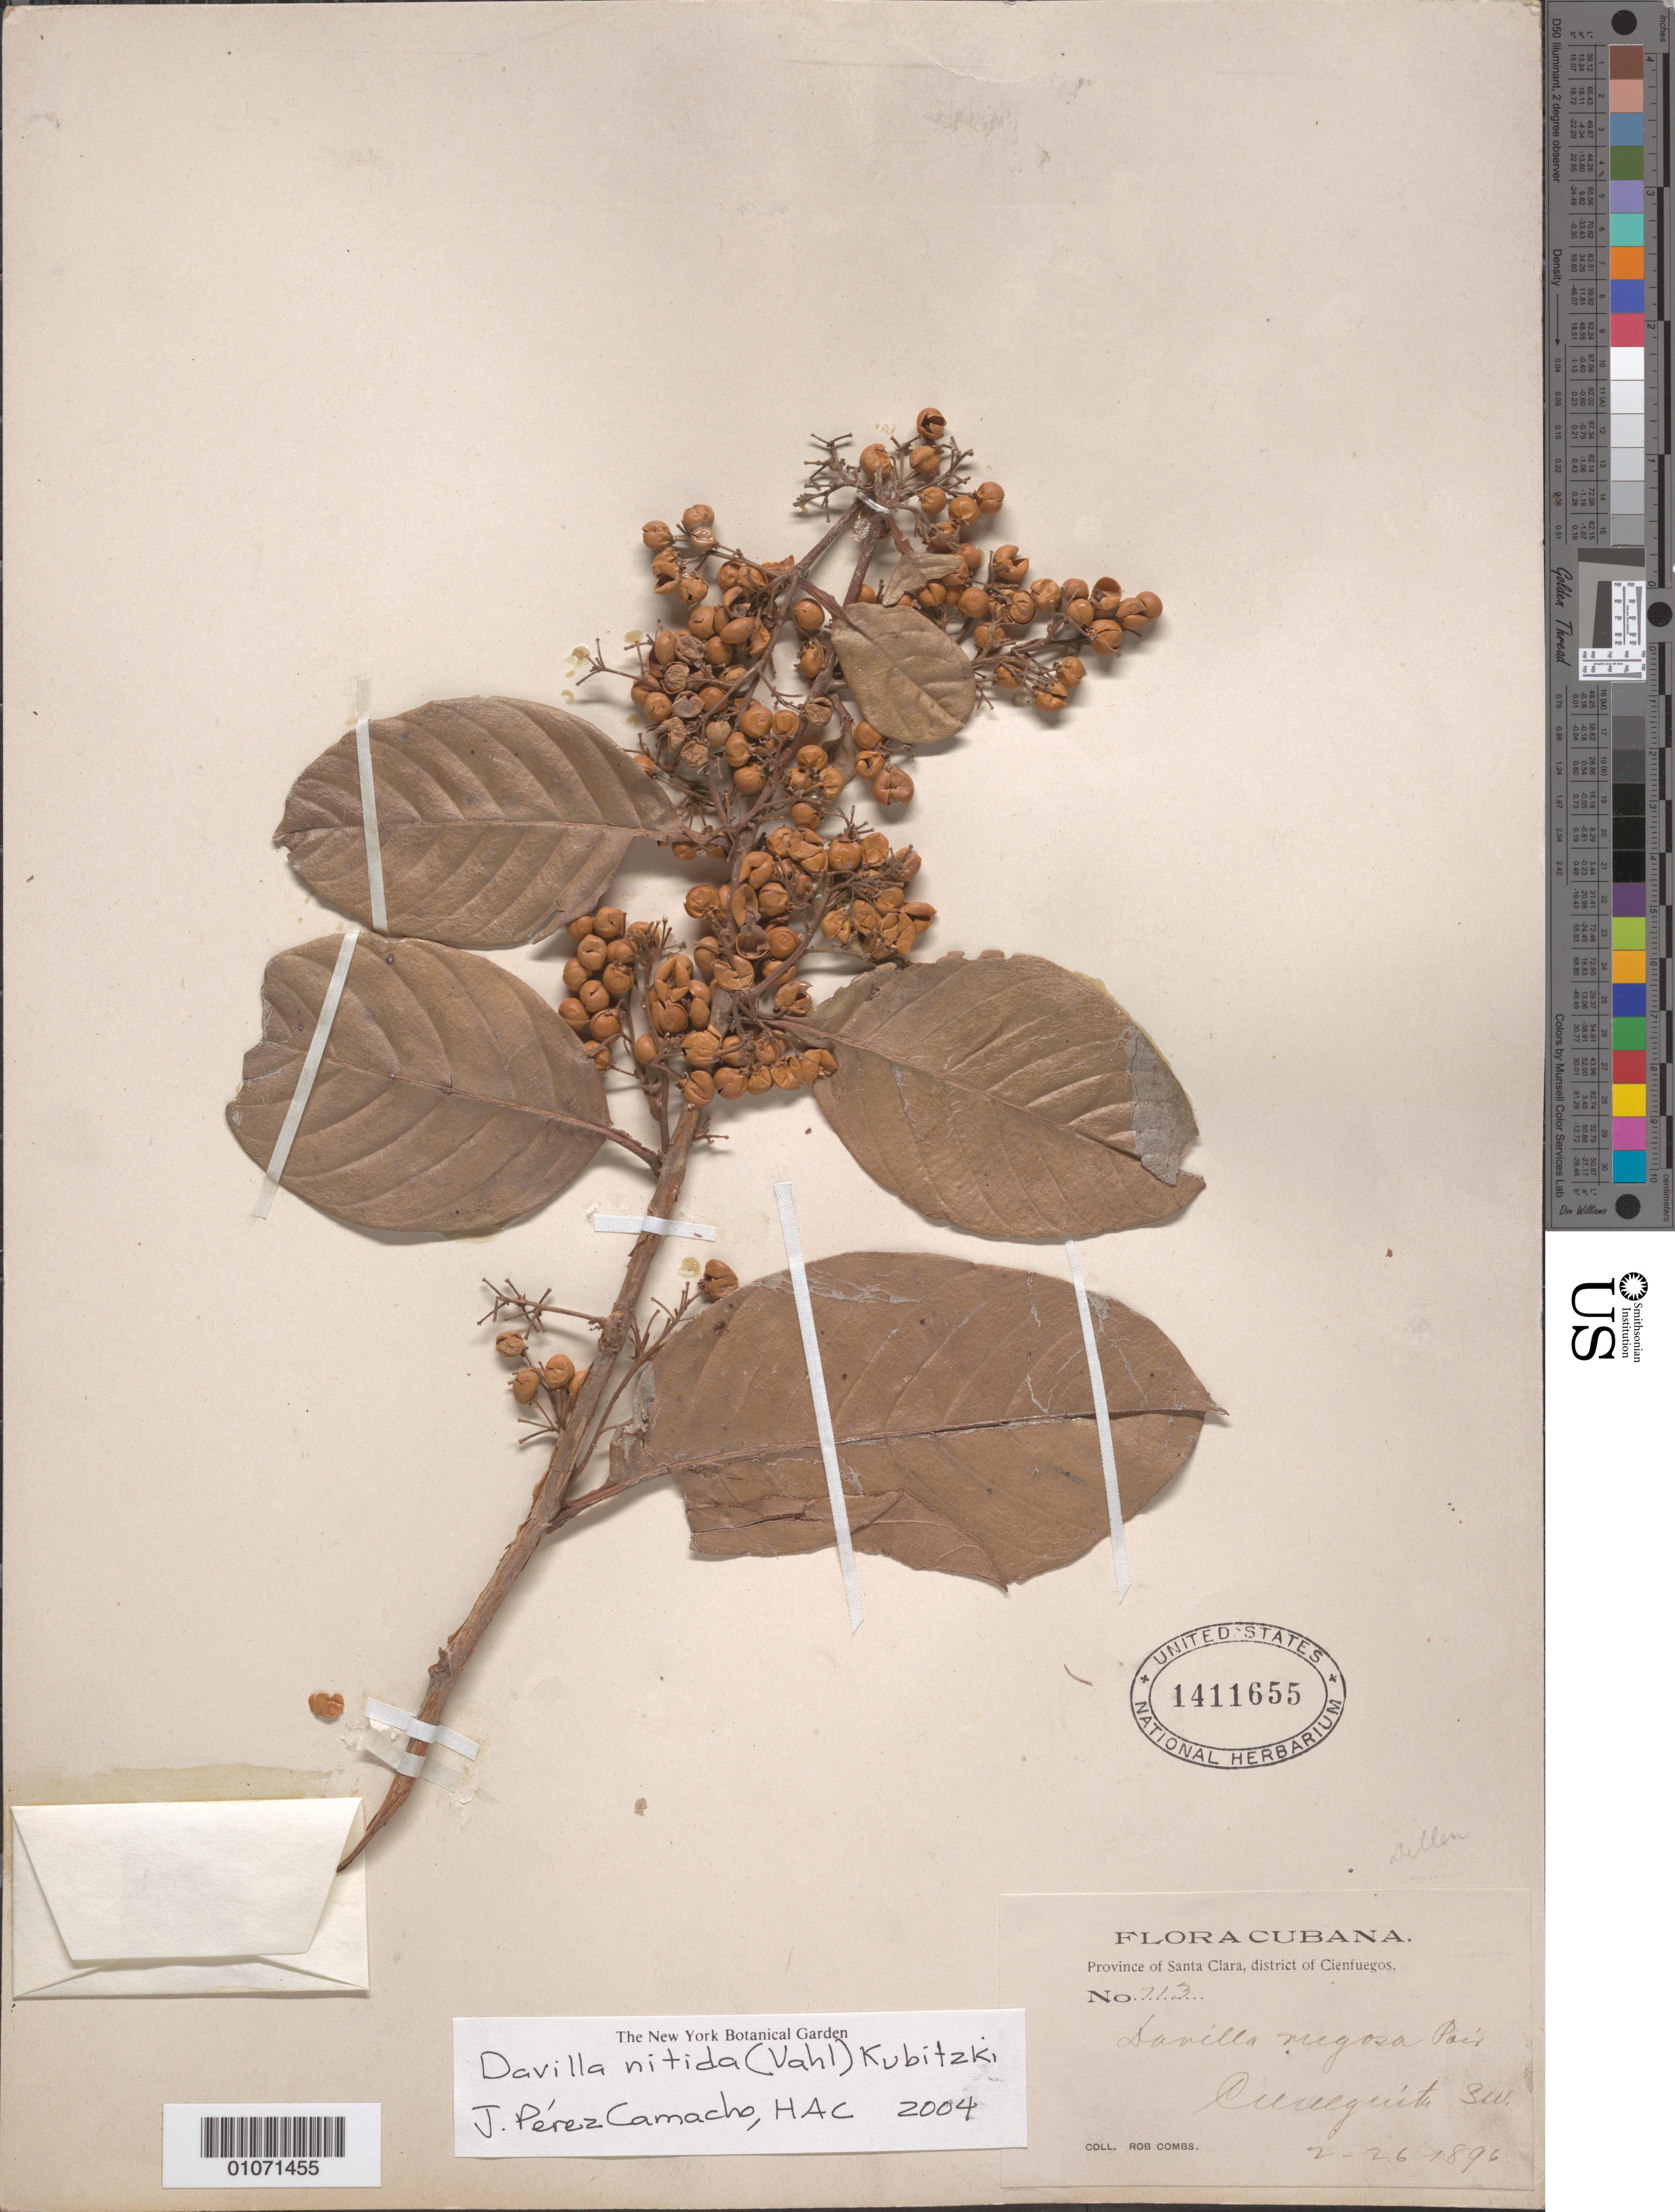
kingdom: Plantae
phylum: Tracheophyta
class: Magnoliopsida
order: Dilleniales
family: Dilleniaceae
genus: Davilla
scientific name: Davilla nitida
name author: (Vahl) Kubitzki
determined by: Peréz-Camacho, J.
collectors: R. Combs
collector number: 713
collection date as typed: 26 Feb 1896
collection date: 1896-02-26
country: Cuba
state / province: Santa Clara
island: Cuba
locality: Cienfuegos District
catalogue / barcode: US 1411655